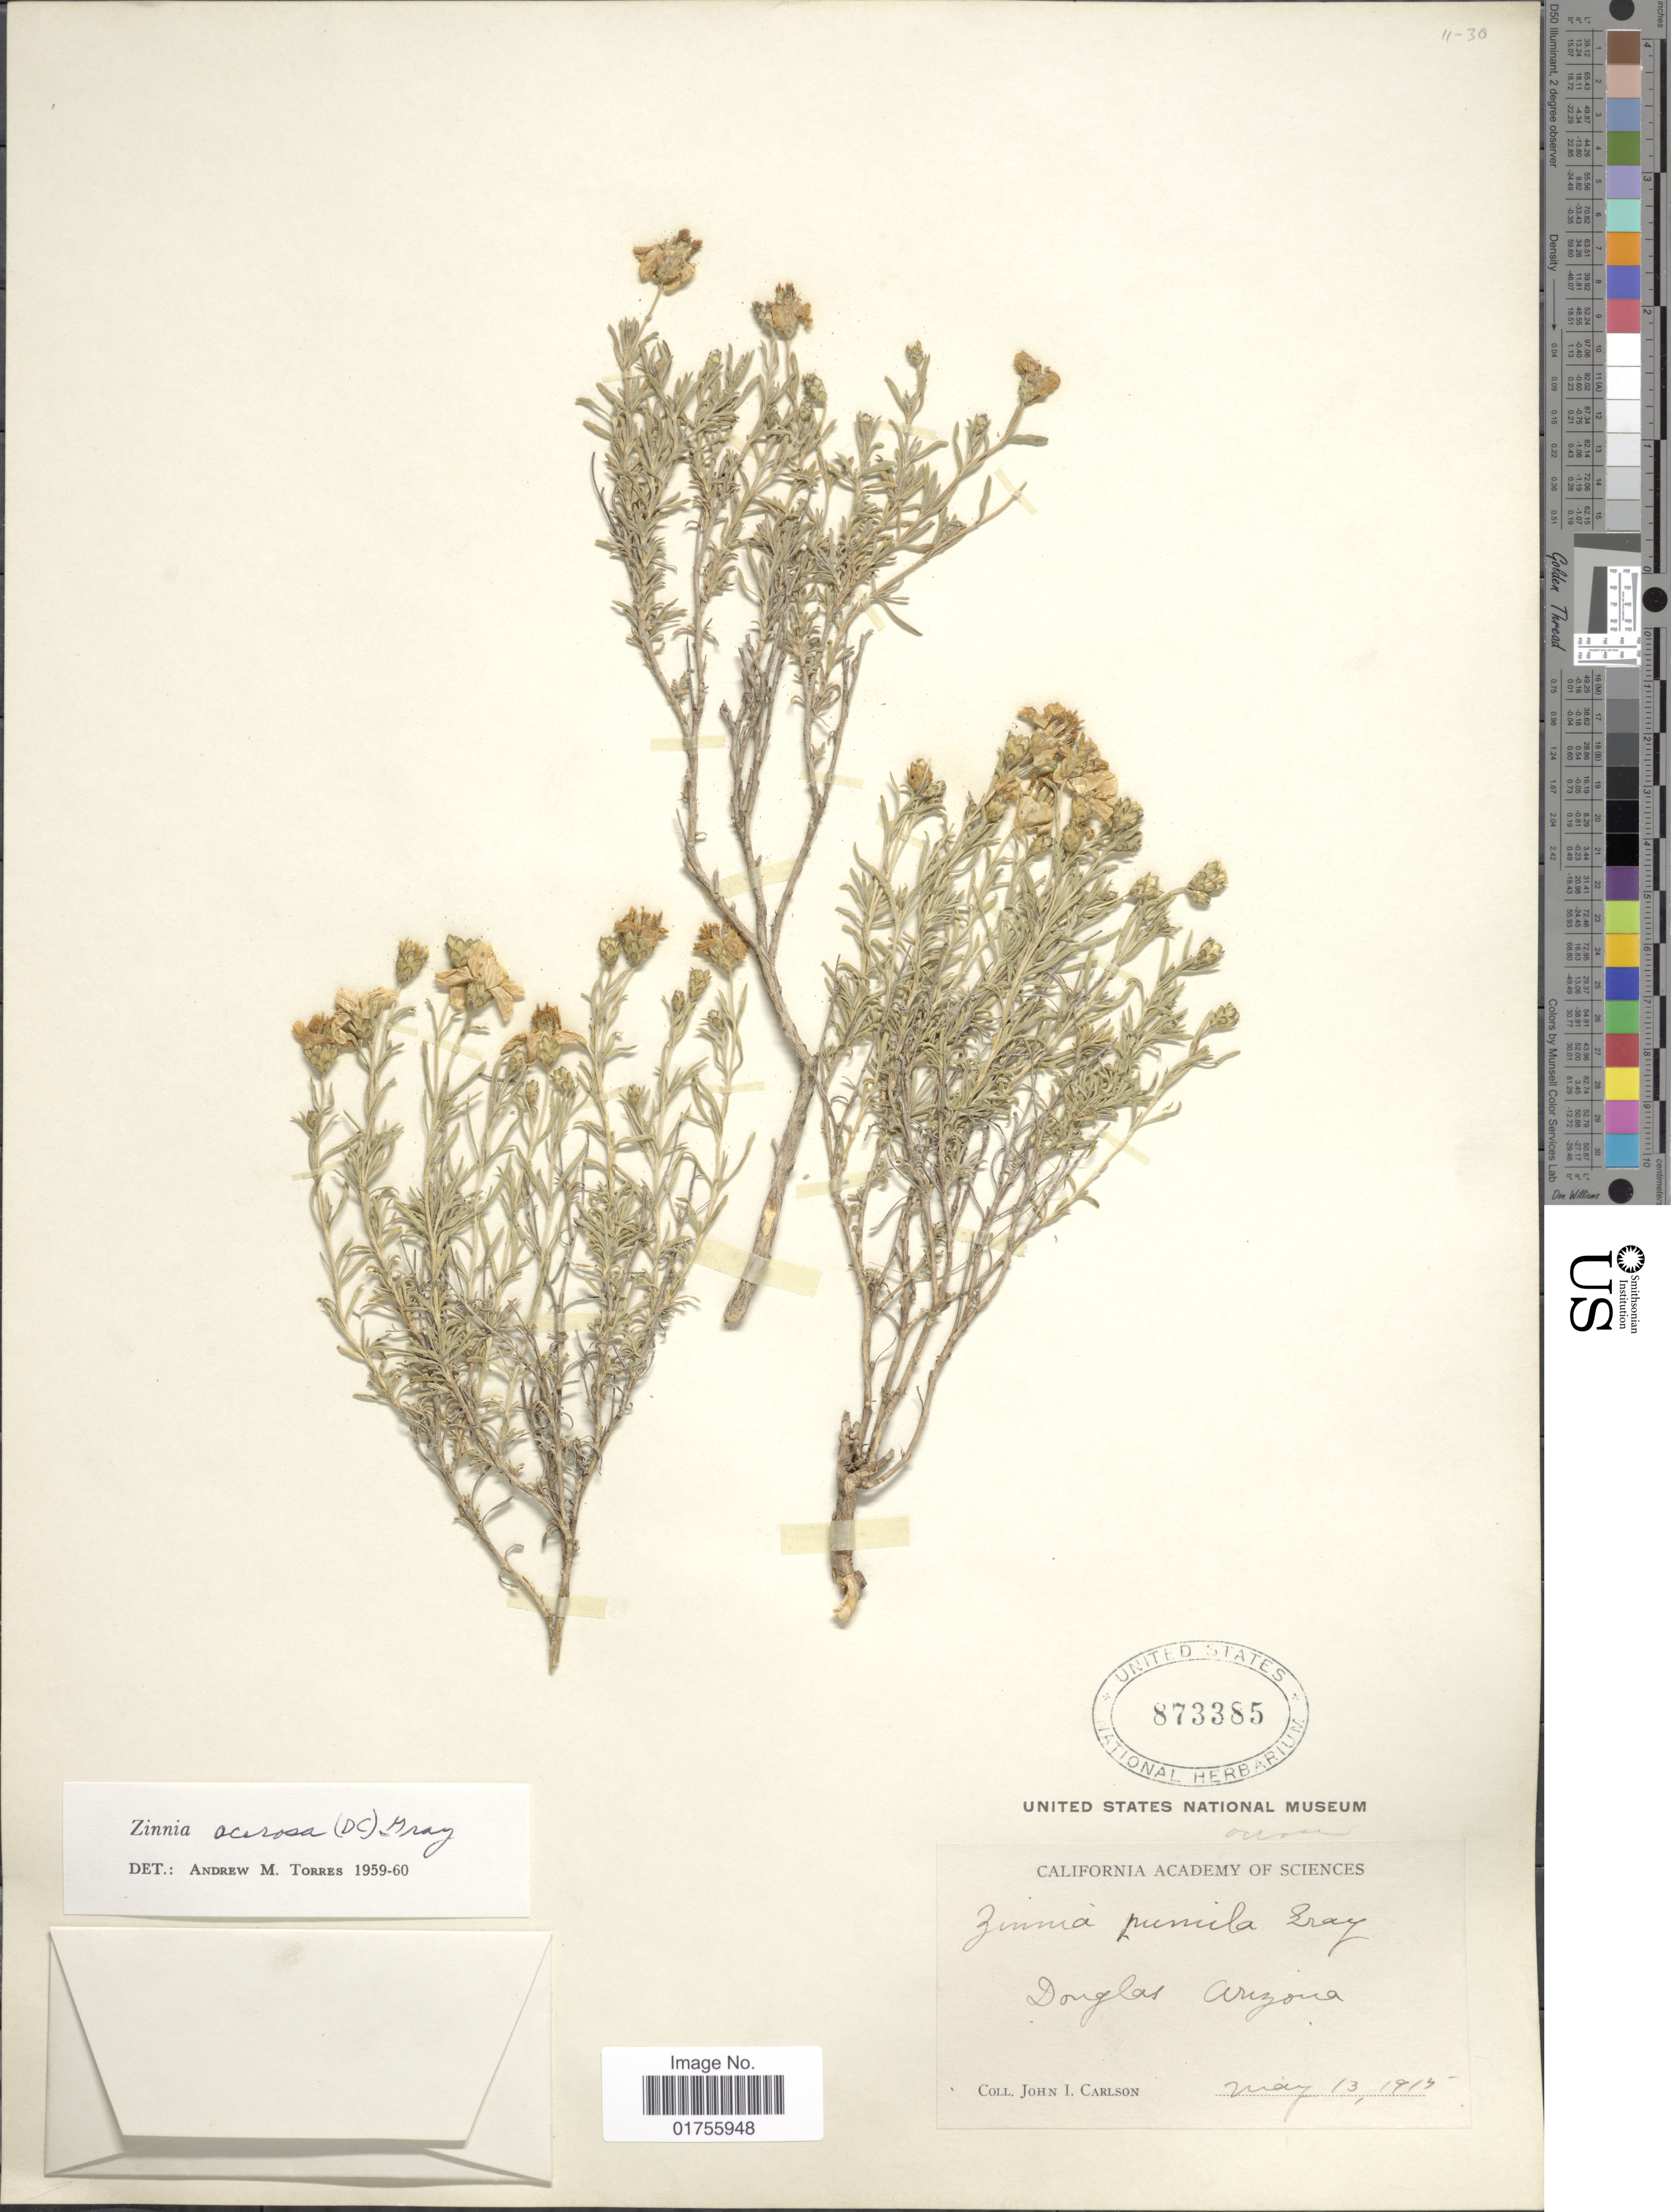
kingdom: Plantae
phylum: Tracheophyta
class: Magnoliopsida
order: Asterales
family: Asteraceae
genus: Zinnia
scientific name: Zinnia acerosa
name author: (DC.) A. Gray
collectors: J. Carlson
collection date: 1915-05-13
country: United States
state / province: Arizona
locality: Douglas Arizona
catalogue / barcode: US 873385